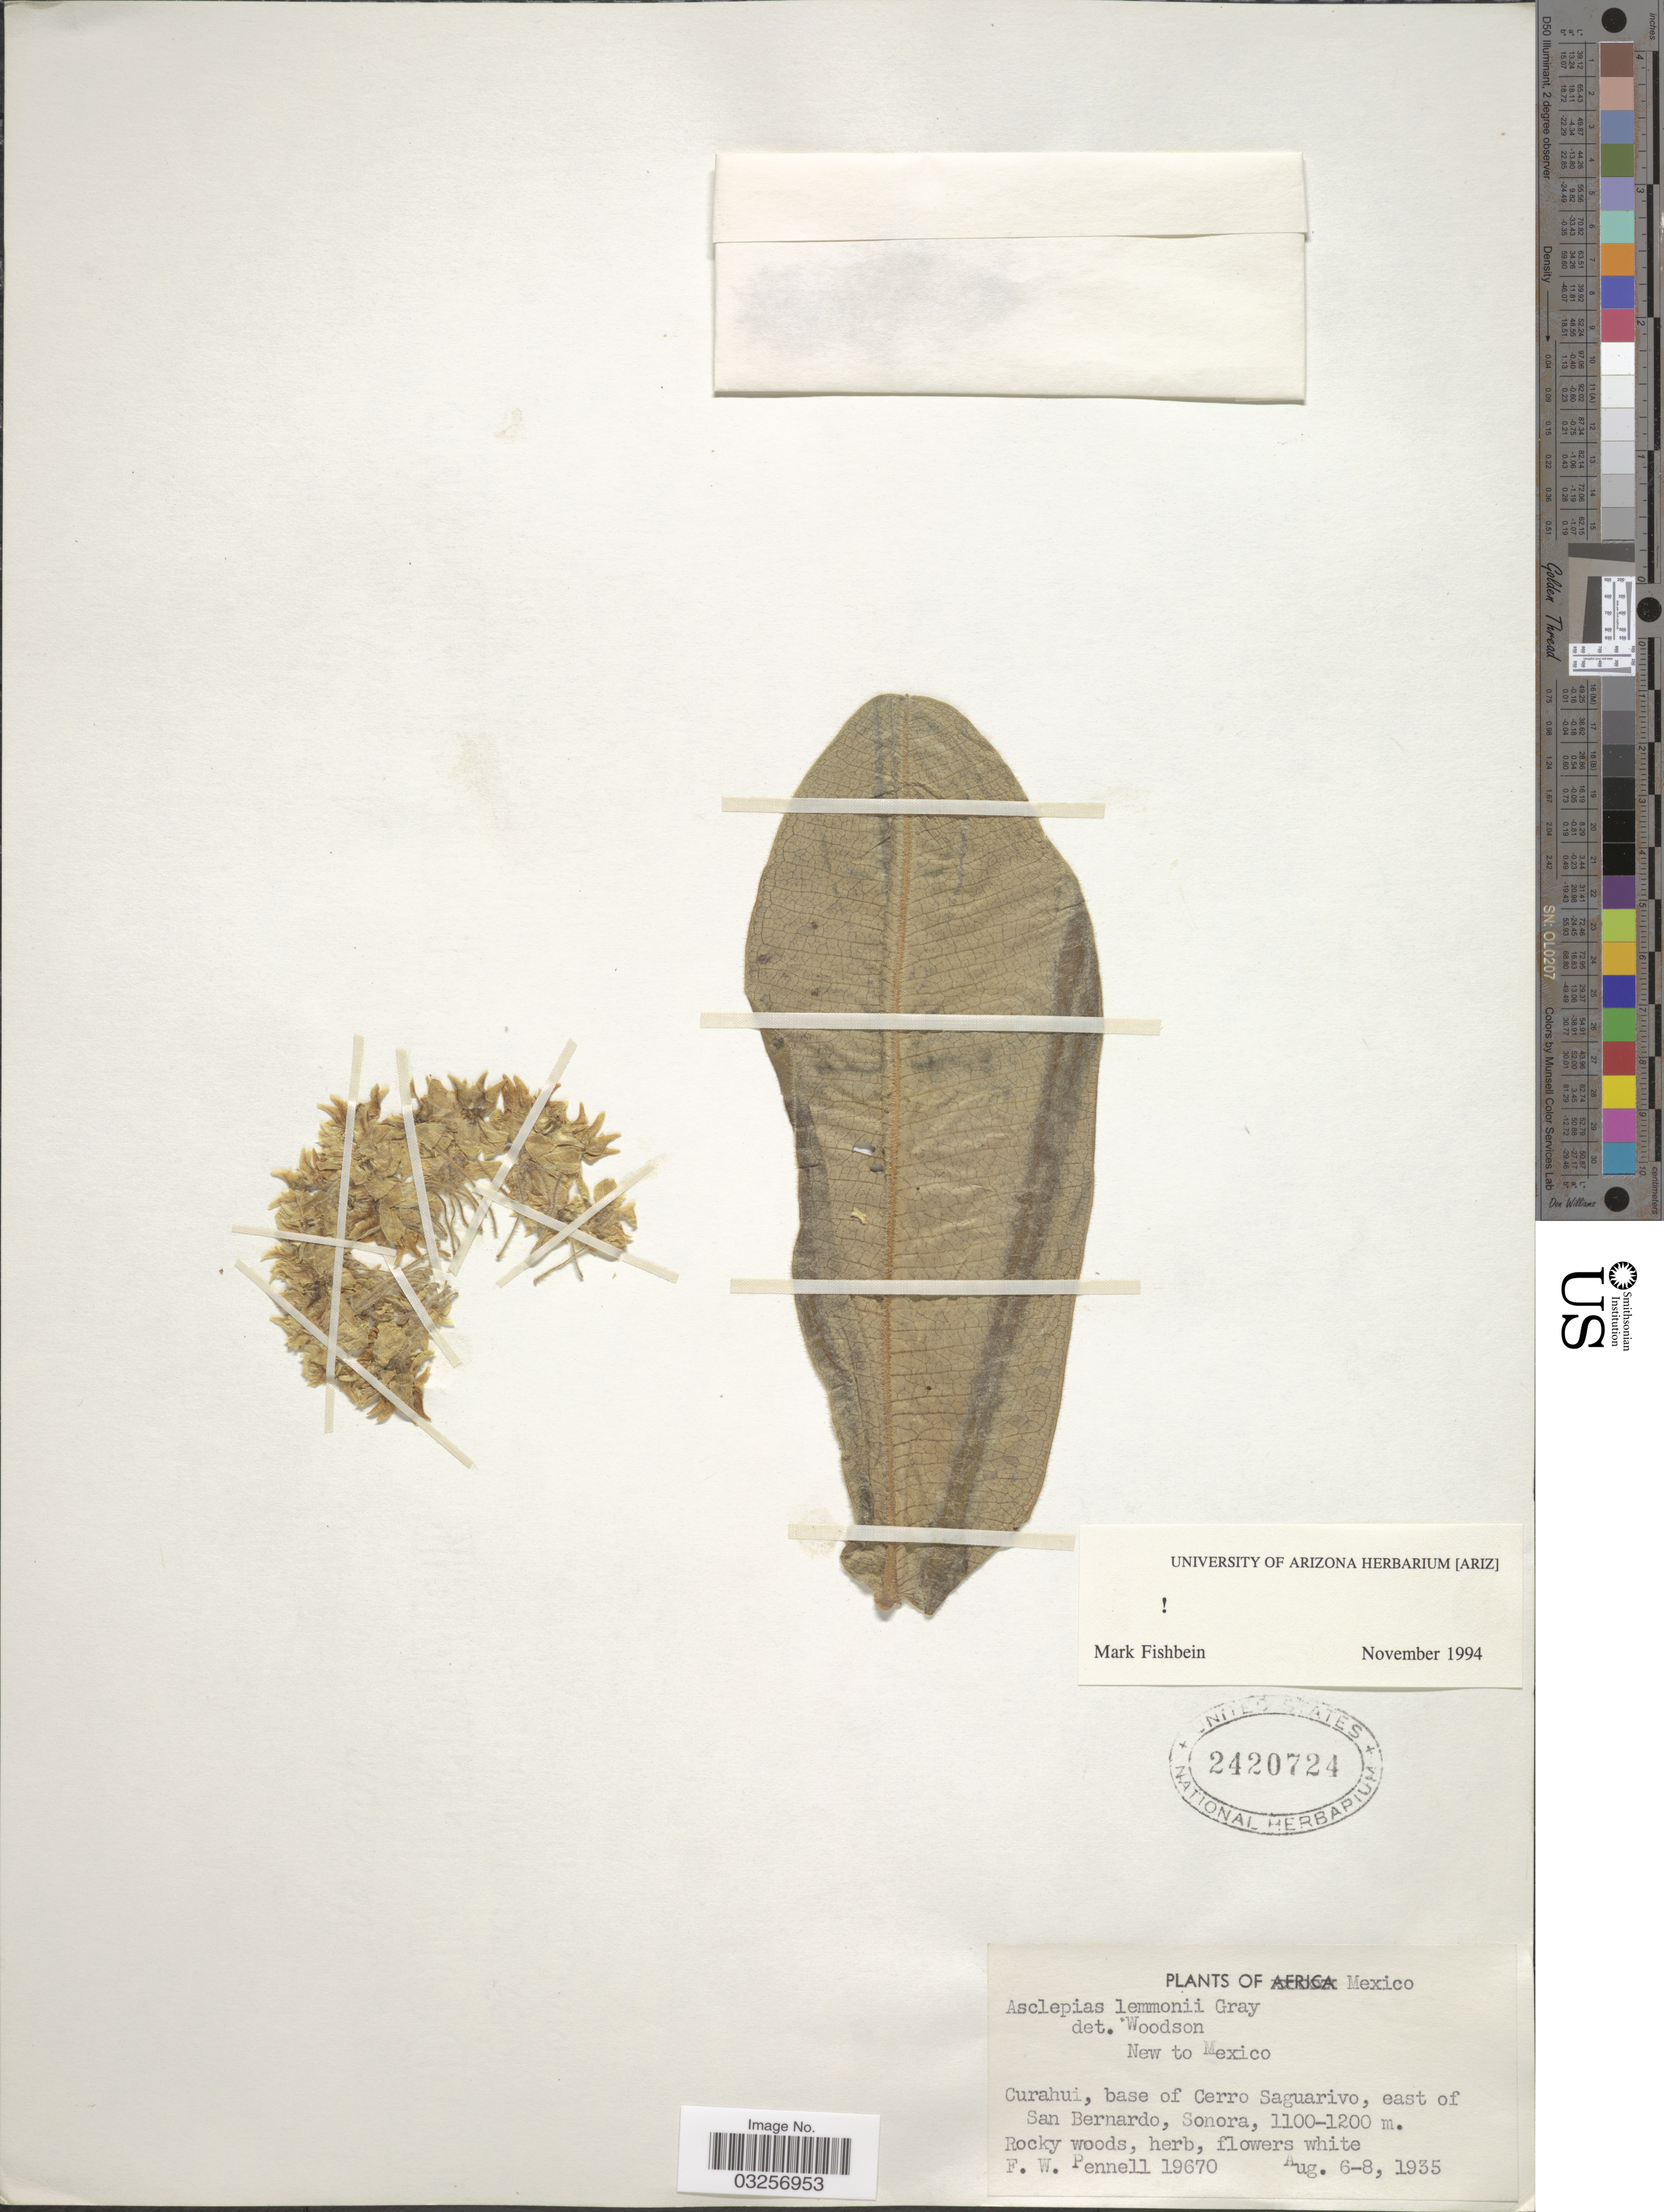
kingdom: Plantae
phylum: Tracheophyta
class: Magnoliopsida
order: Gentianales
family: Apocynaceae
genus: Asclepias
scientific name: Asclepias lemmonii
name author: A. Gray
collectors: F. W. Pennell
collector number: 19670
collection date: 1935-08-06/1935-08-08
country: Mexico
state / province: Sonora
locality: New to Mexico. Curahui, base of Cerro Saguarivo, east of San Bernardo, Sonora.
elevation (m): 1100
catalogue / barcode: US 2420724